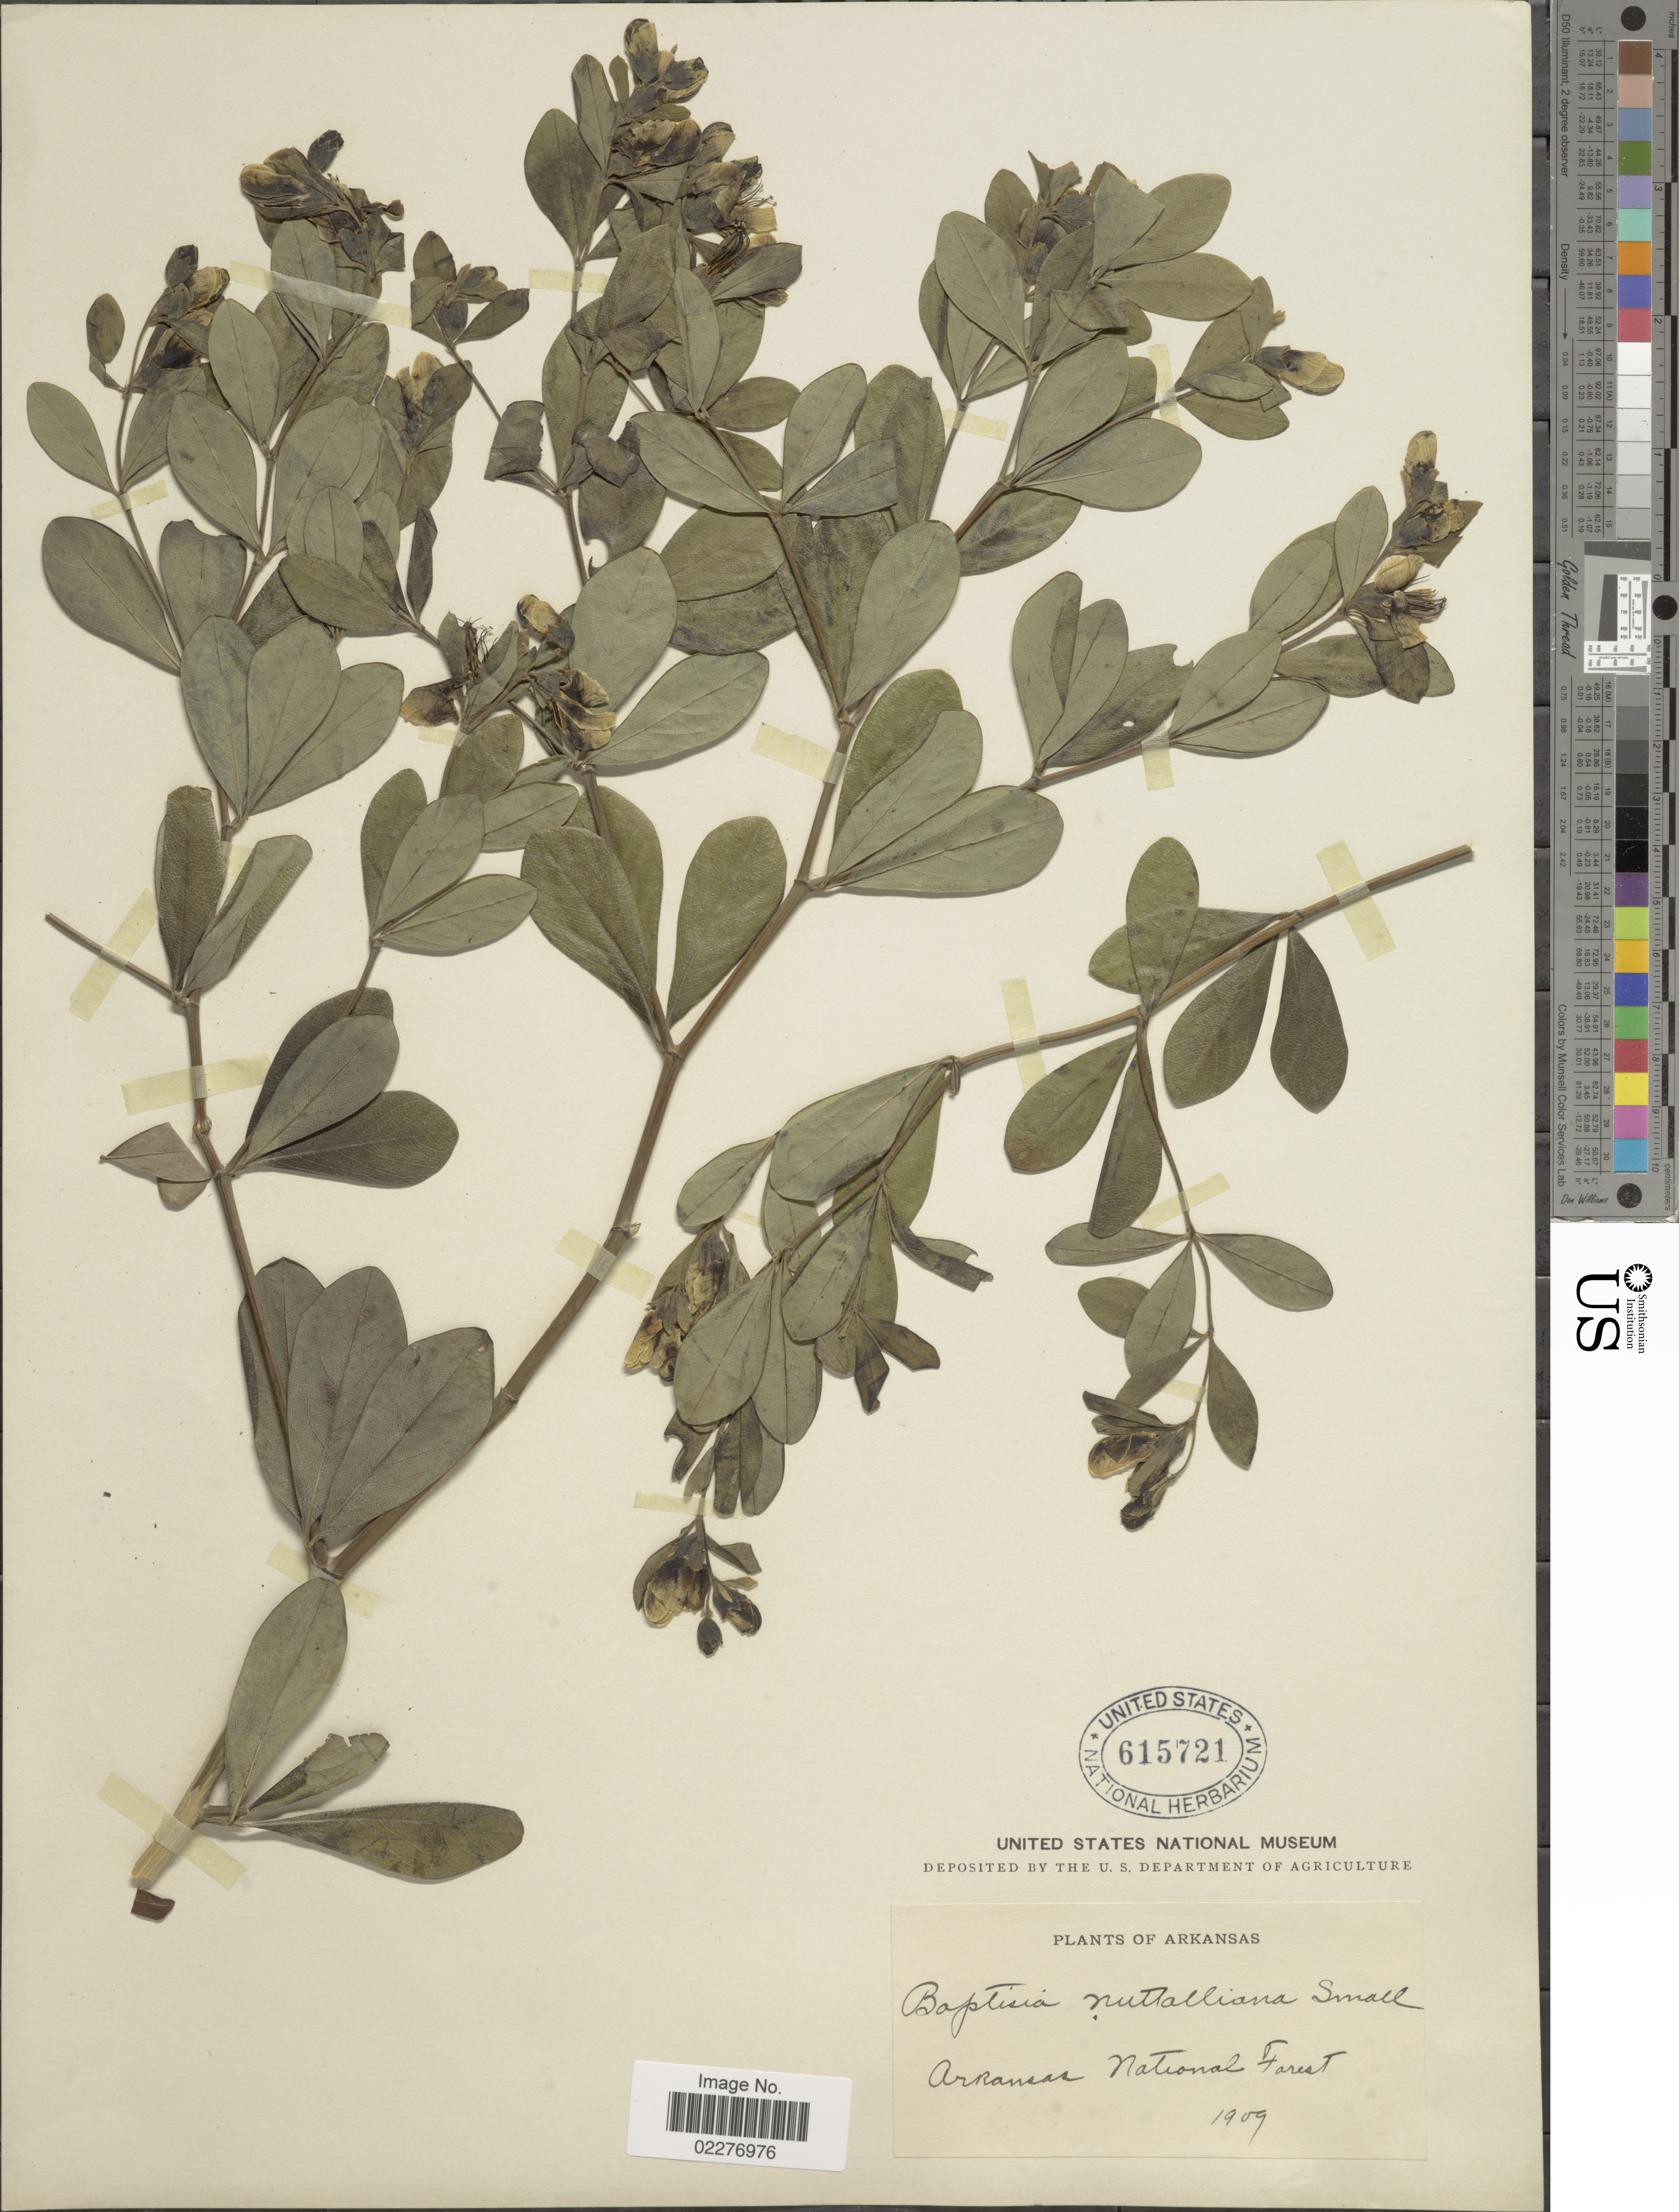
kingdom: Plantae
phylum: Tracheophyta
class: Magnoliopsida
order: Fabales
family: Fabaceae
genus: Baptisia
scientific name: Baptisia nuttalliana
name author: Small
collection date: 1909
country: United States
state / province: Arkansas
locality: Arkansas National Forest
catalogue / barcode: US 615721